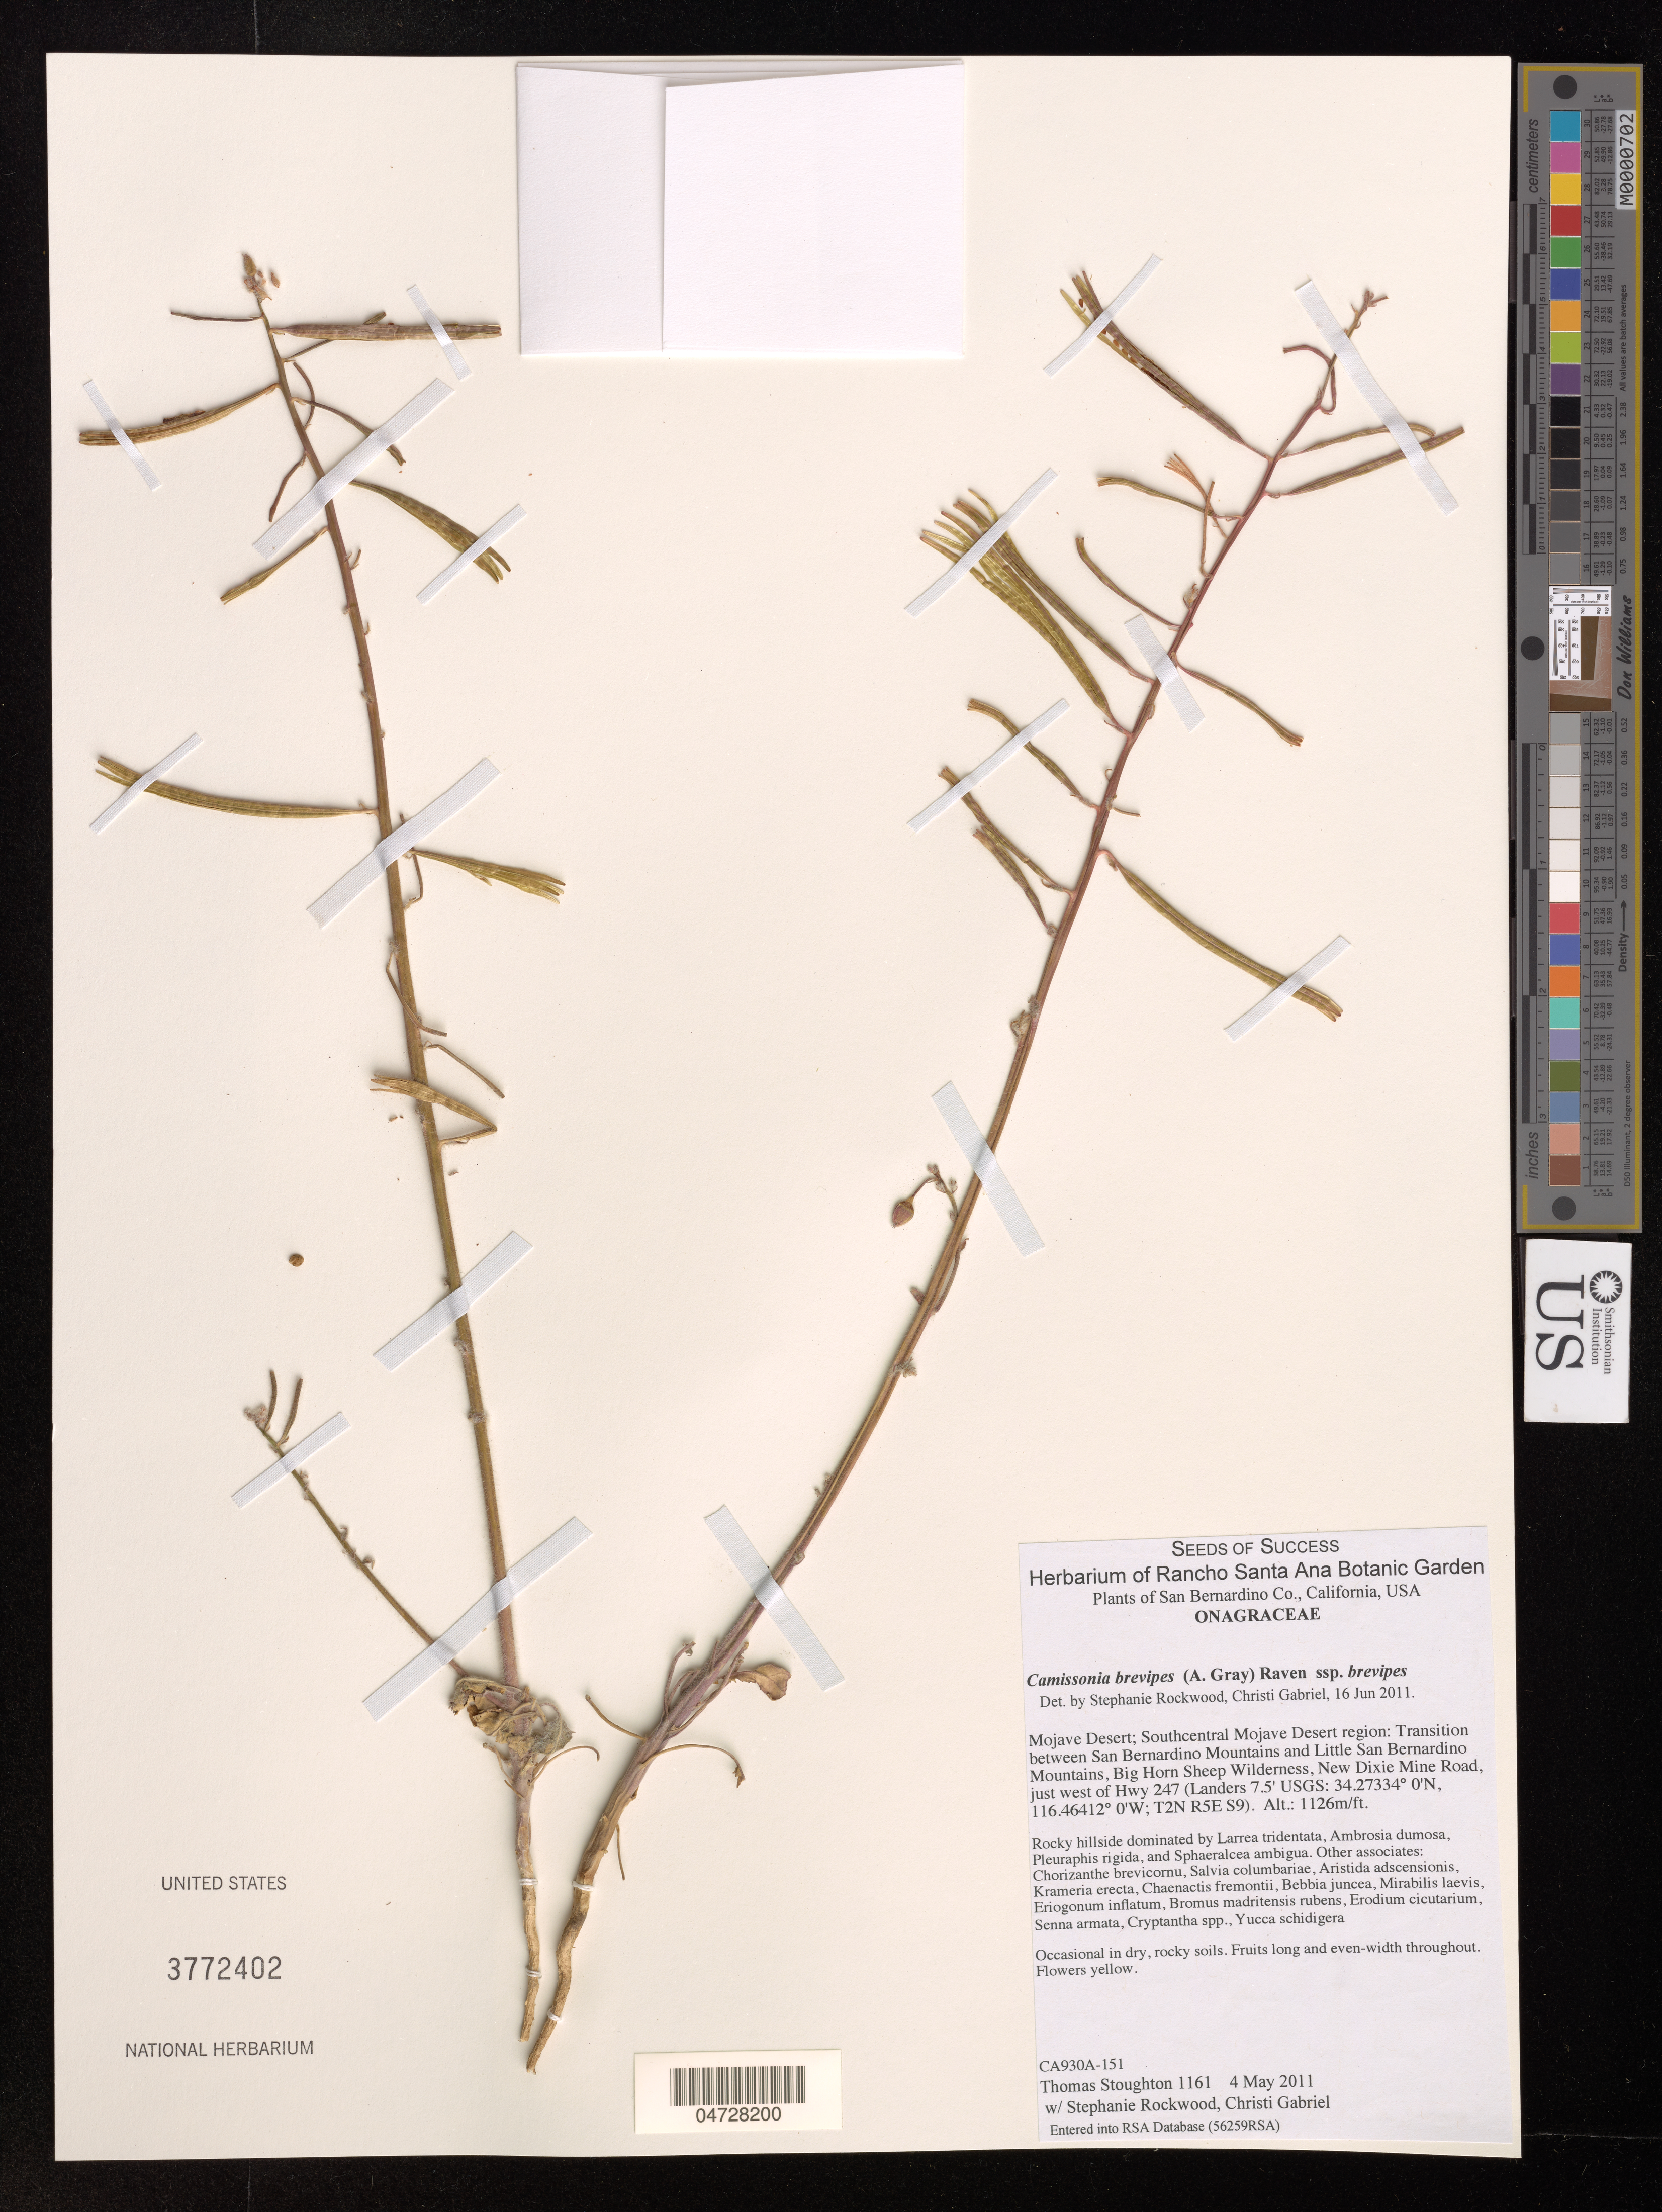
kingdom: Plantae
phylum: Tracheophyta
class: Magnoliopsida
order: Myrtales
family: Onagraceae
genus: Camissonia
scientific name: Camissonia brevipes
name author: (Douglas) P.H. Raven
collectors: T. Stoughton & S. Rockwood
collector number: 1161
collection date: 2011-05-04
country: United States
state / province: California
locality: Mojave Desert; Southcentral Mojave Desert region: Transition between San Bernardino Mountains and Little San Bernardino Mountains, Big Horn Sheep Wilderness, New Dixie Mine Road just west of Hwy 247.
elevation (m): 1126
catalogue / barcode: US 3772402